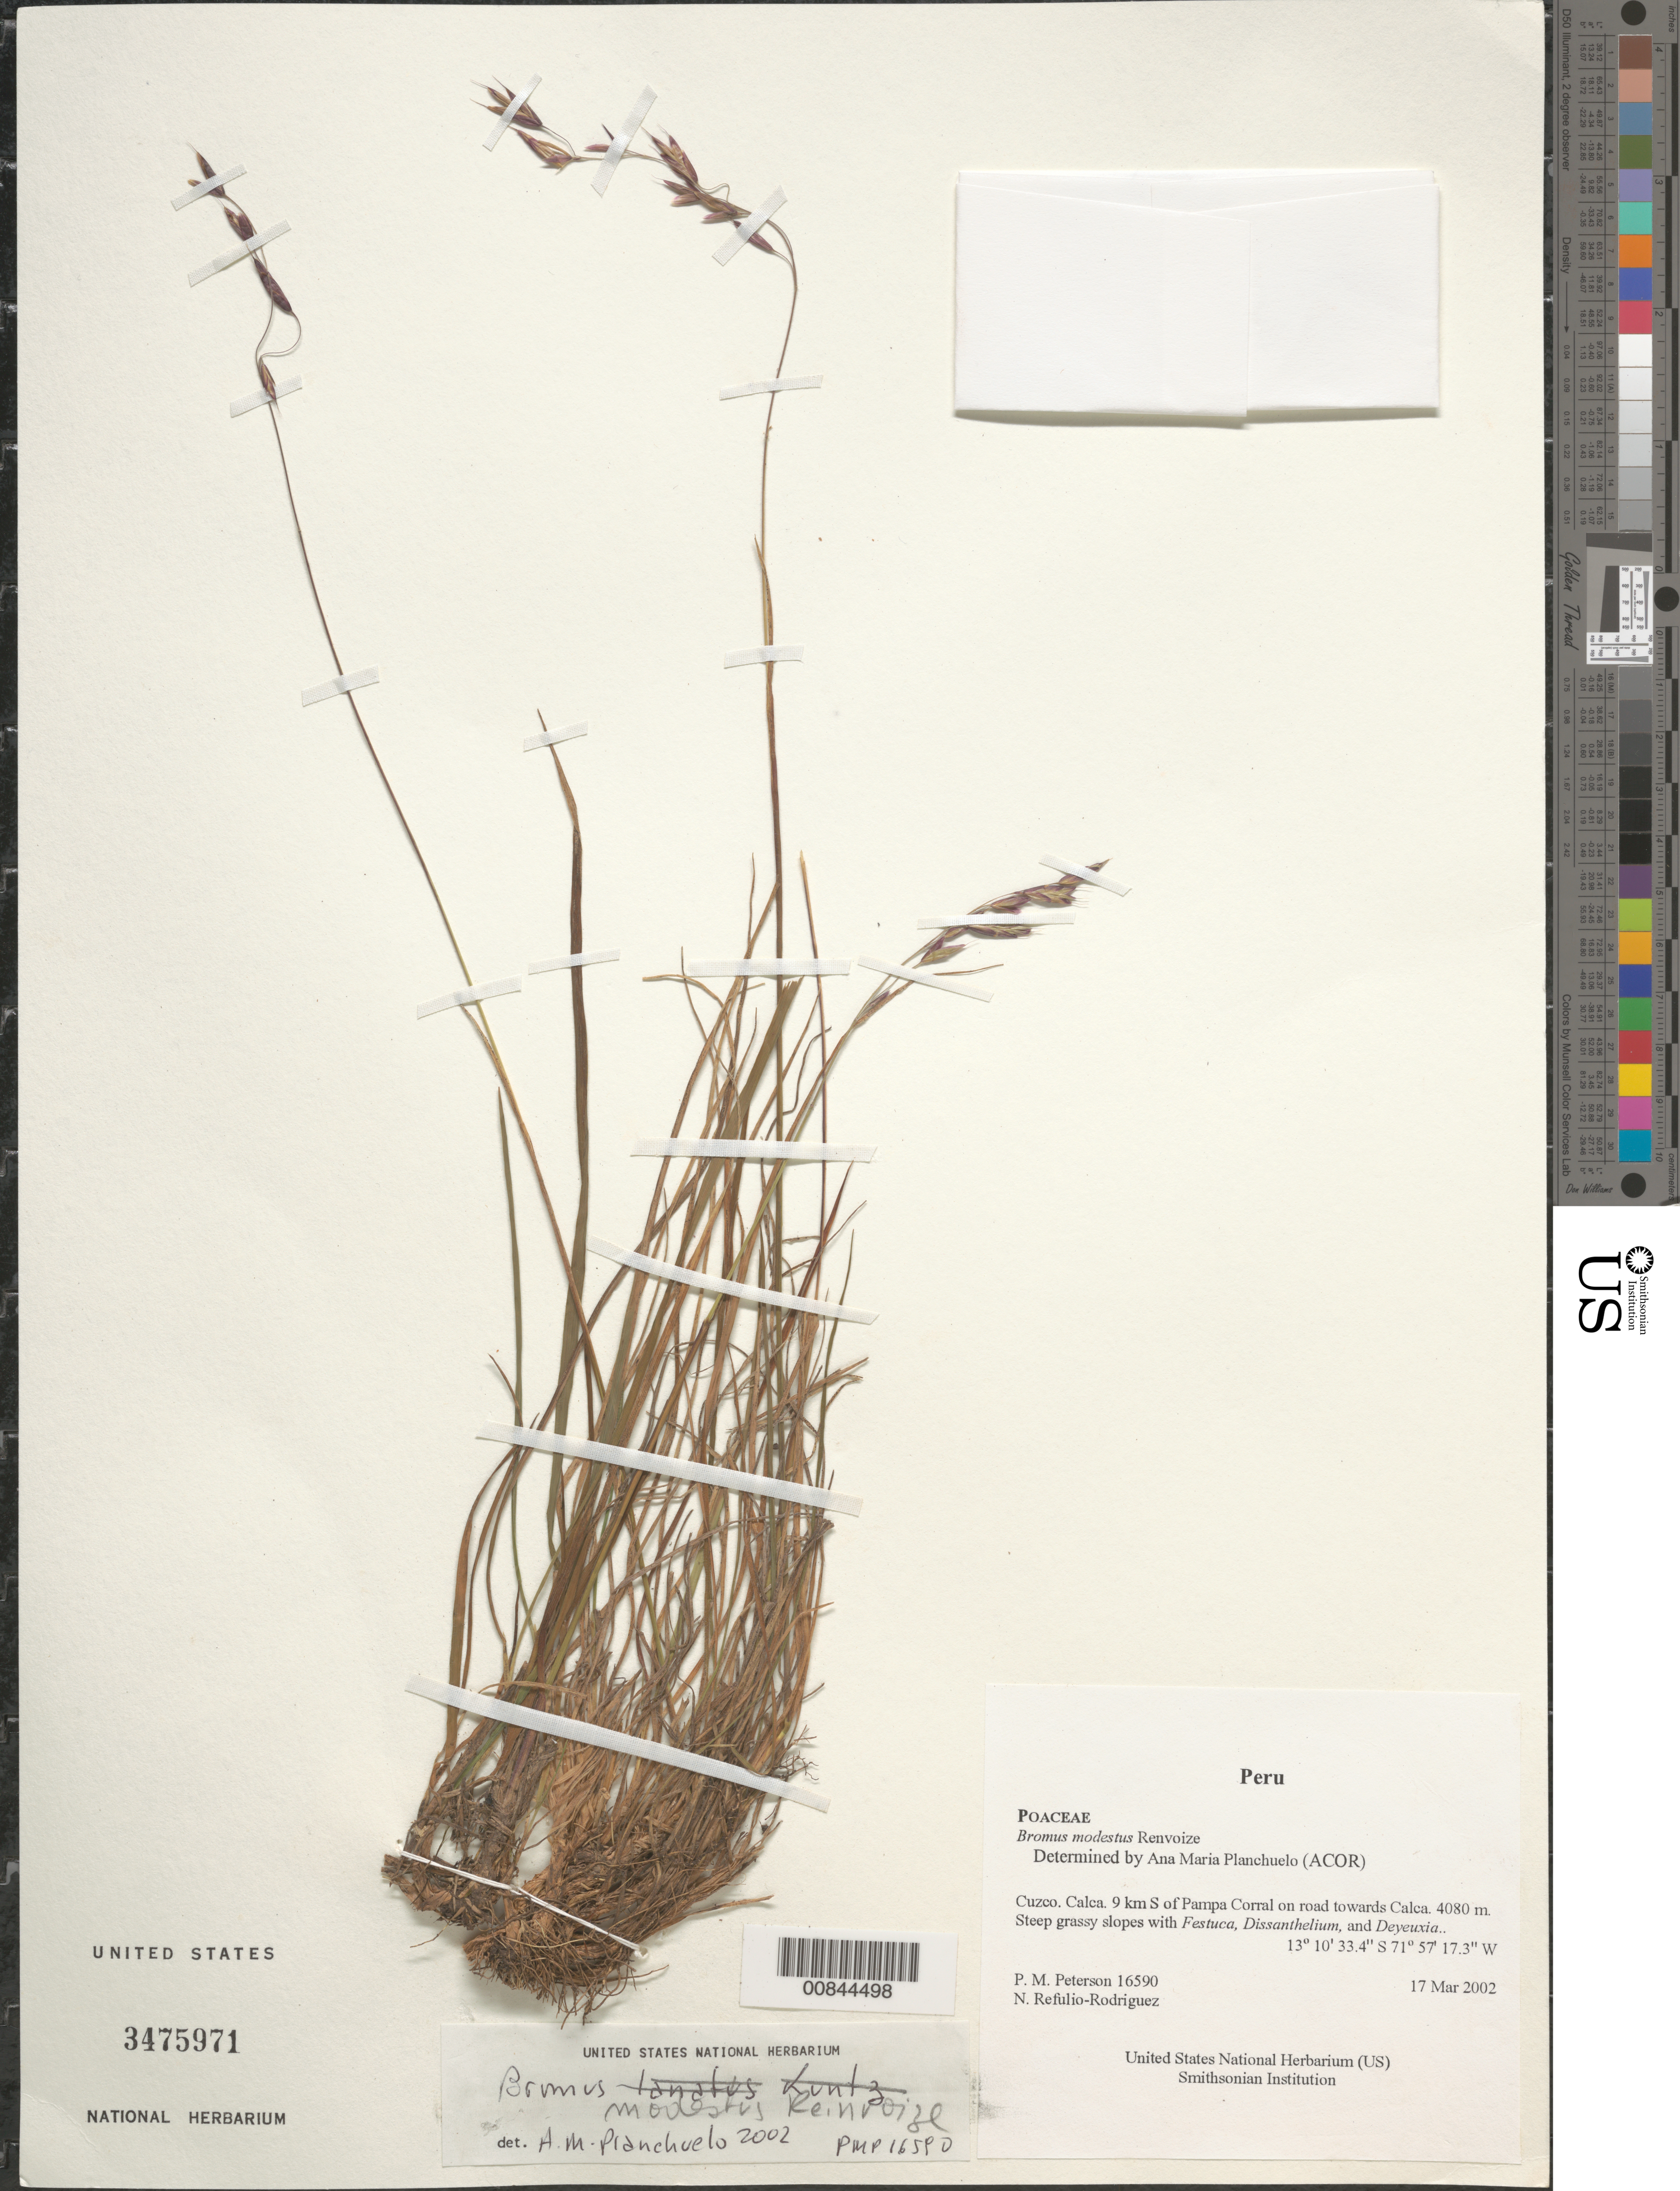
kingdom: Plantae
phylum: Tracheophyta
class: Liliopsida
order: Poales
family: Poaceae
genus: Bromus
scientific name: Bromus modestus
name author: Renvoize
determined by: Planchuelo, A. M.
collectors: P. M. Peterson & N. Refulio-Rodríguez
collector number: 16590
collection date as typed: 17 Mar 2002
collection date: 2002-03-17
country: Peru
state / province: Cusco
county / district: Calca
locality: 9 km S of Pampa Corral on road towards Calca.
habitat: Steep grassy slopes with ~Festuca, Dissanthelium, and Deyeuxia~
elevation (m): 4080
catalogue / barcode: US 3475971